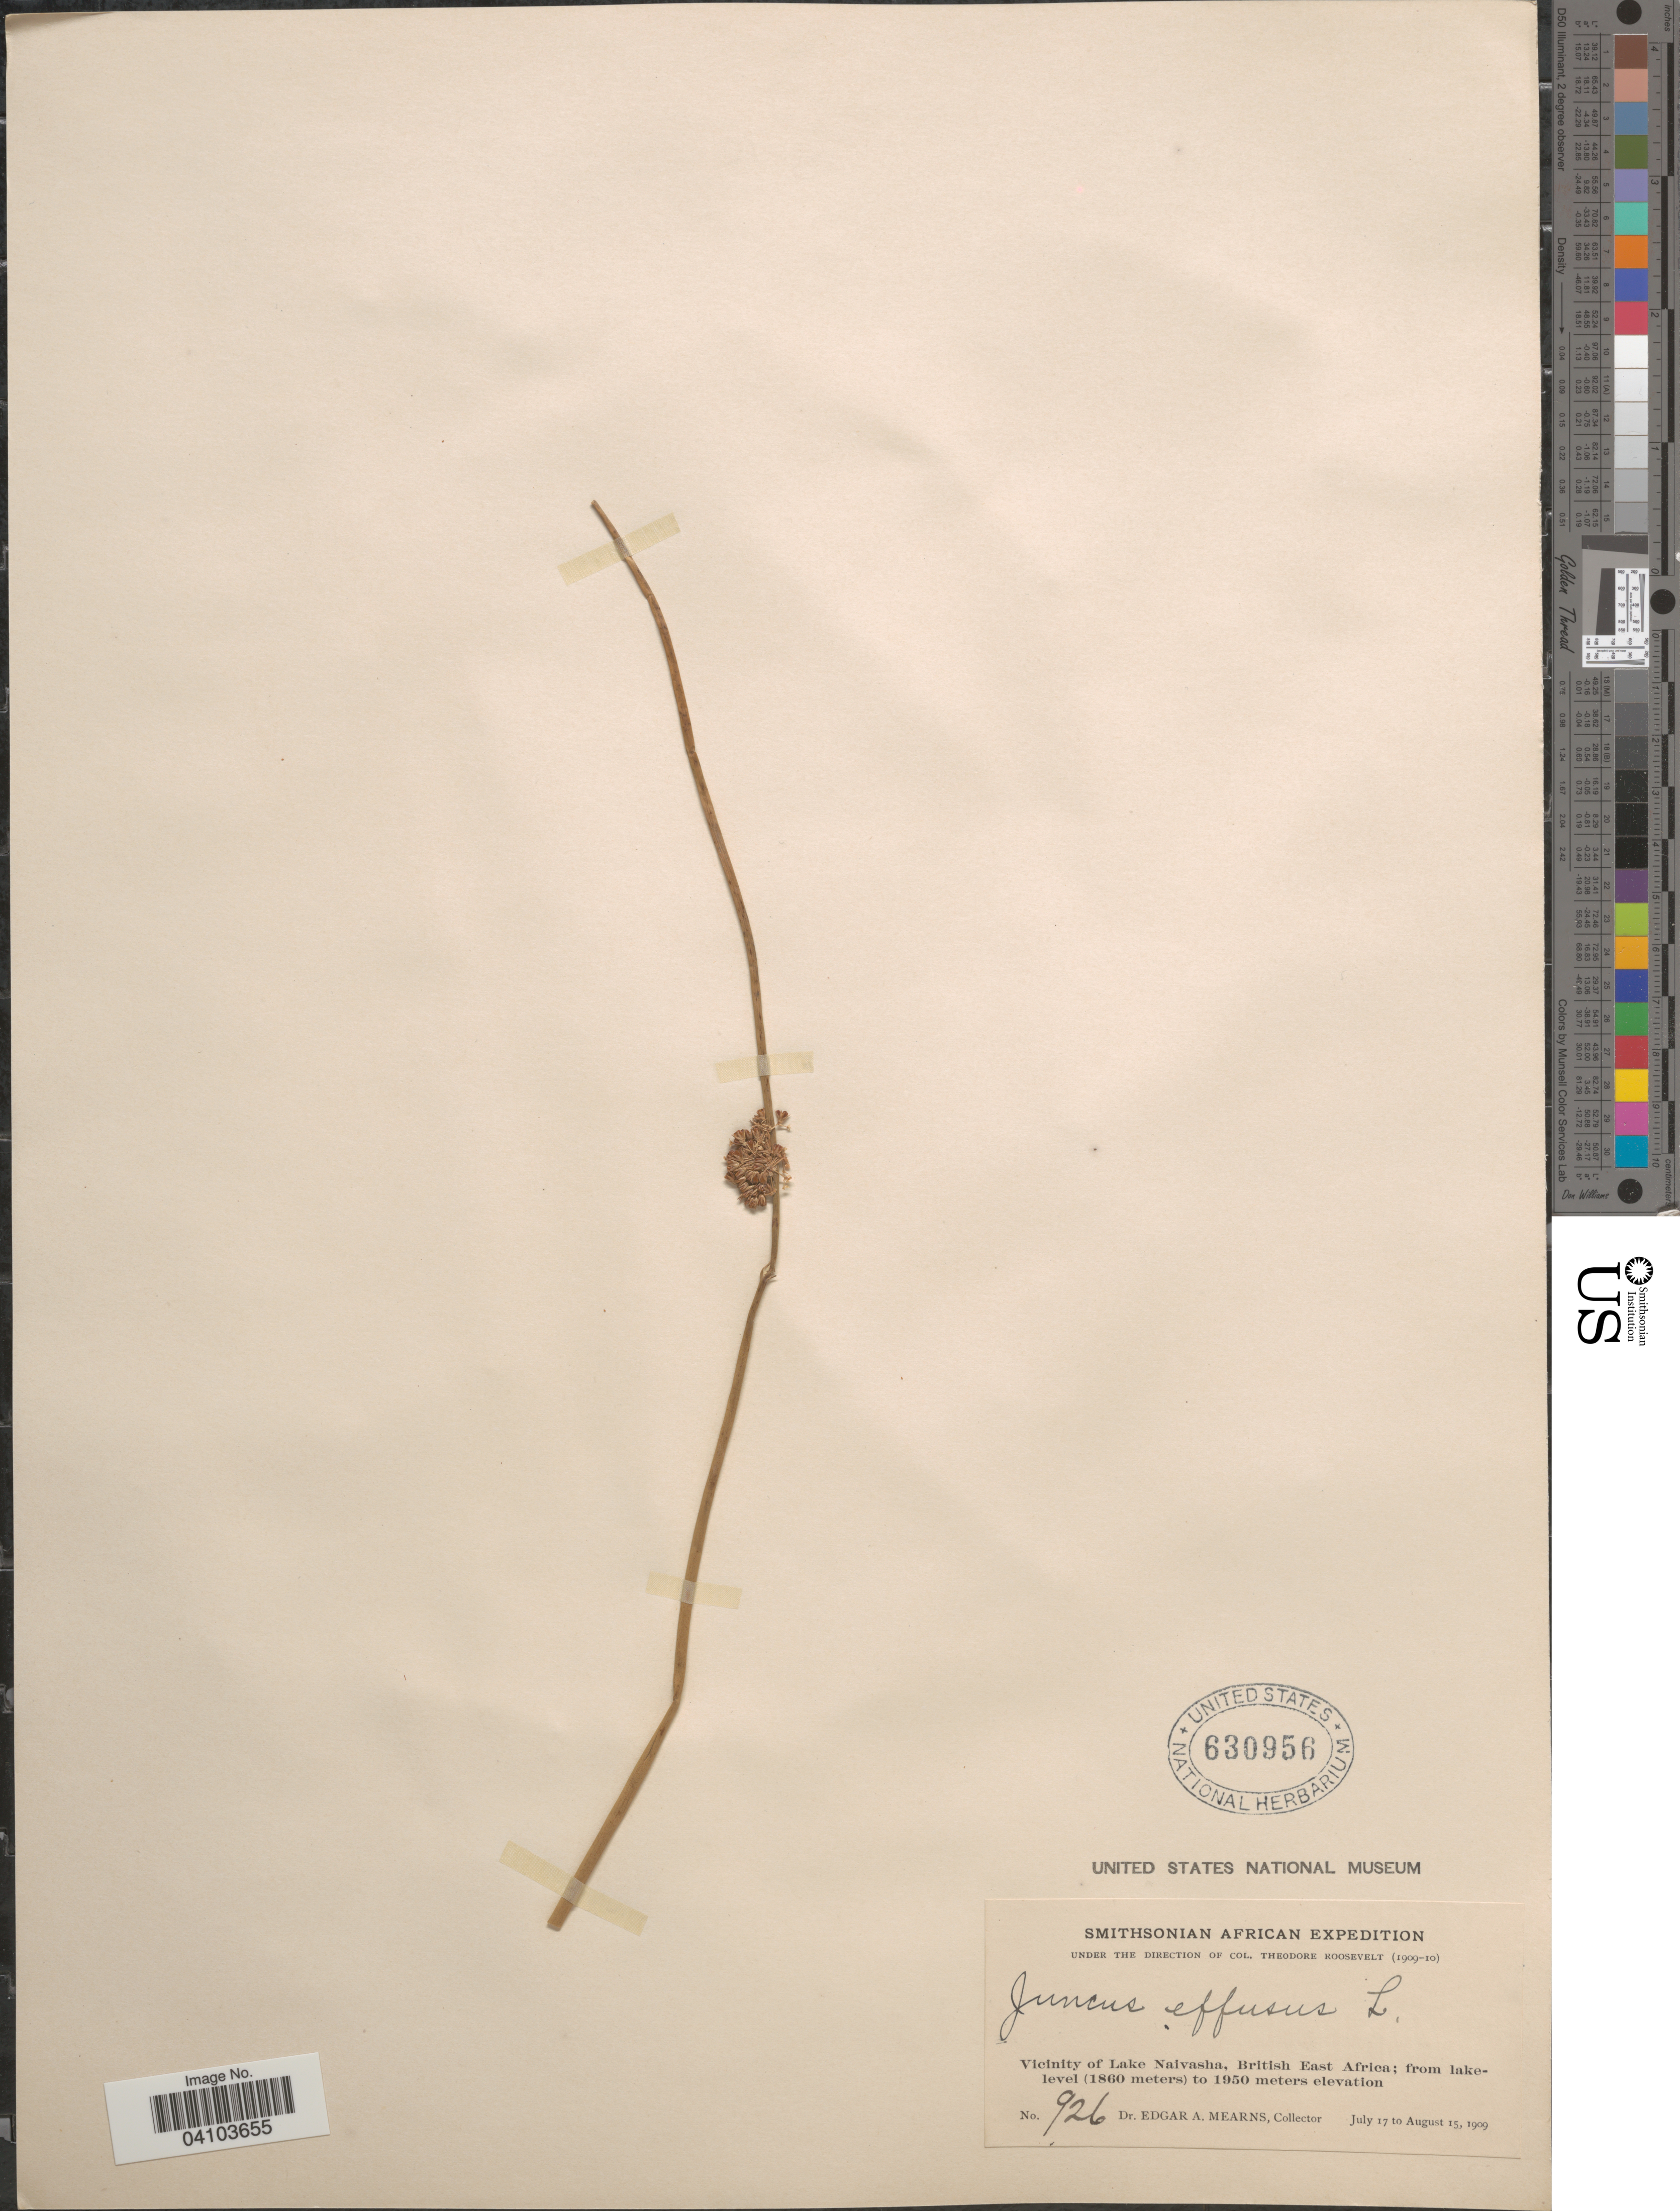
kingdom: Plantae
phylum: Tracheophyta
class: Liliopsida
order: Poales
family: Juncaceae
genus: Juncus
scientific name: Juncus effusus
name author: L.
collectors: E. A. Mearns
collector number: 926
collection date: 1909-07-17/1909-08-15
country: Kenya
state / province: Nakuru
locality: Smithsonian African Expedition. Vicinity of Lake Naivasha, British East Africa.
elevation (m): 1860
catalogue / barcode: US 630956